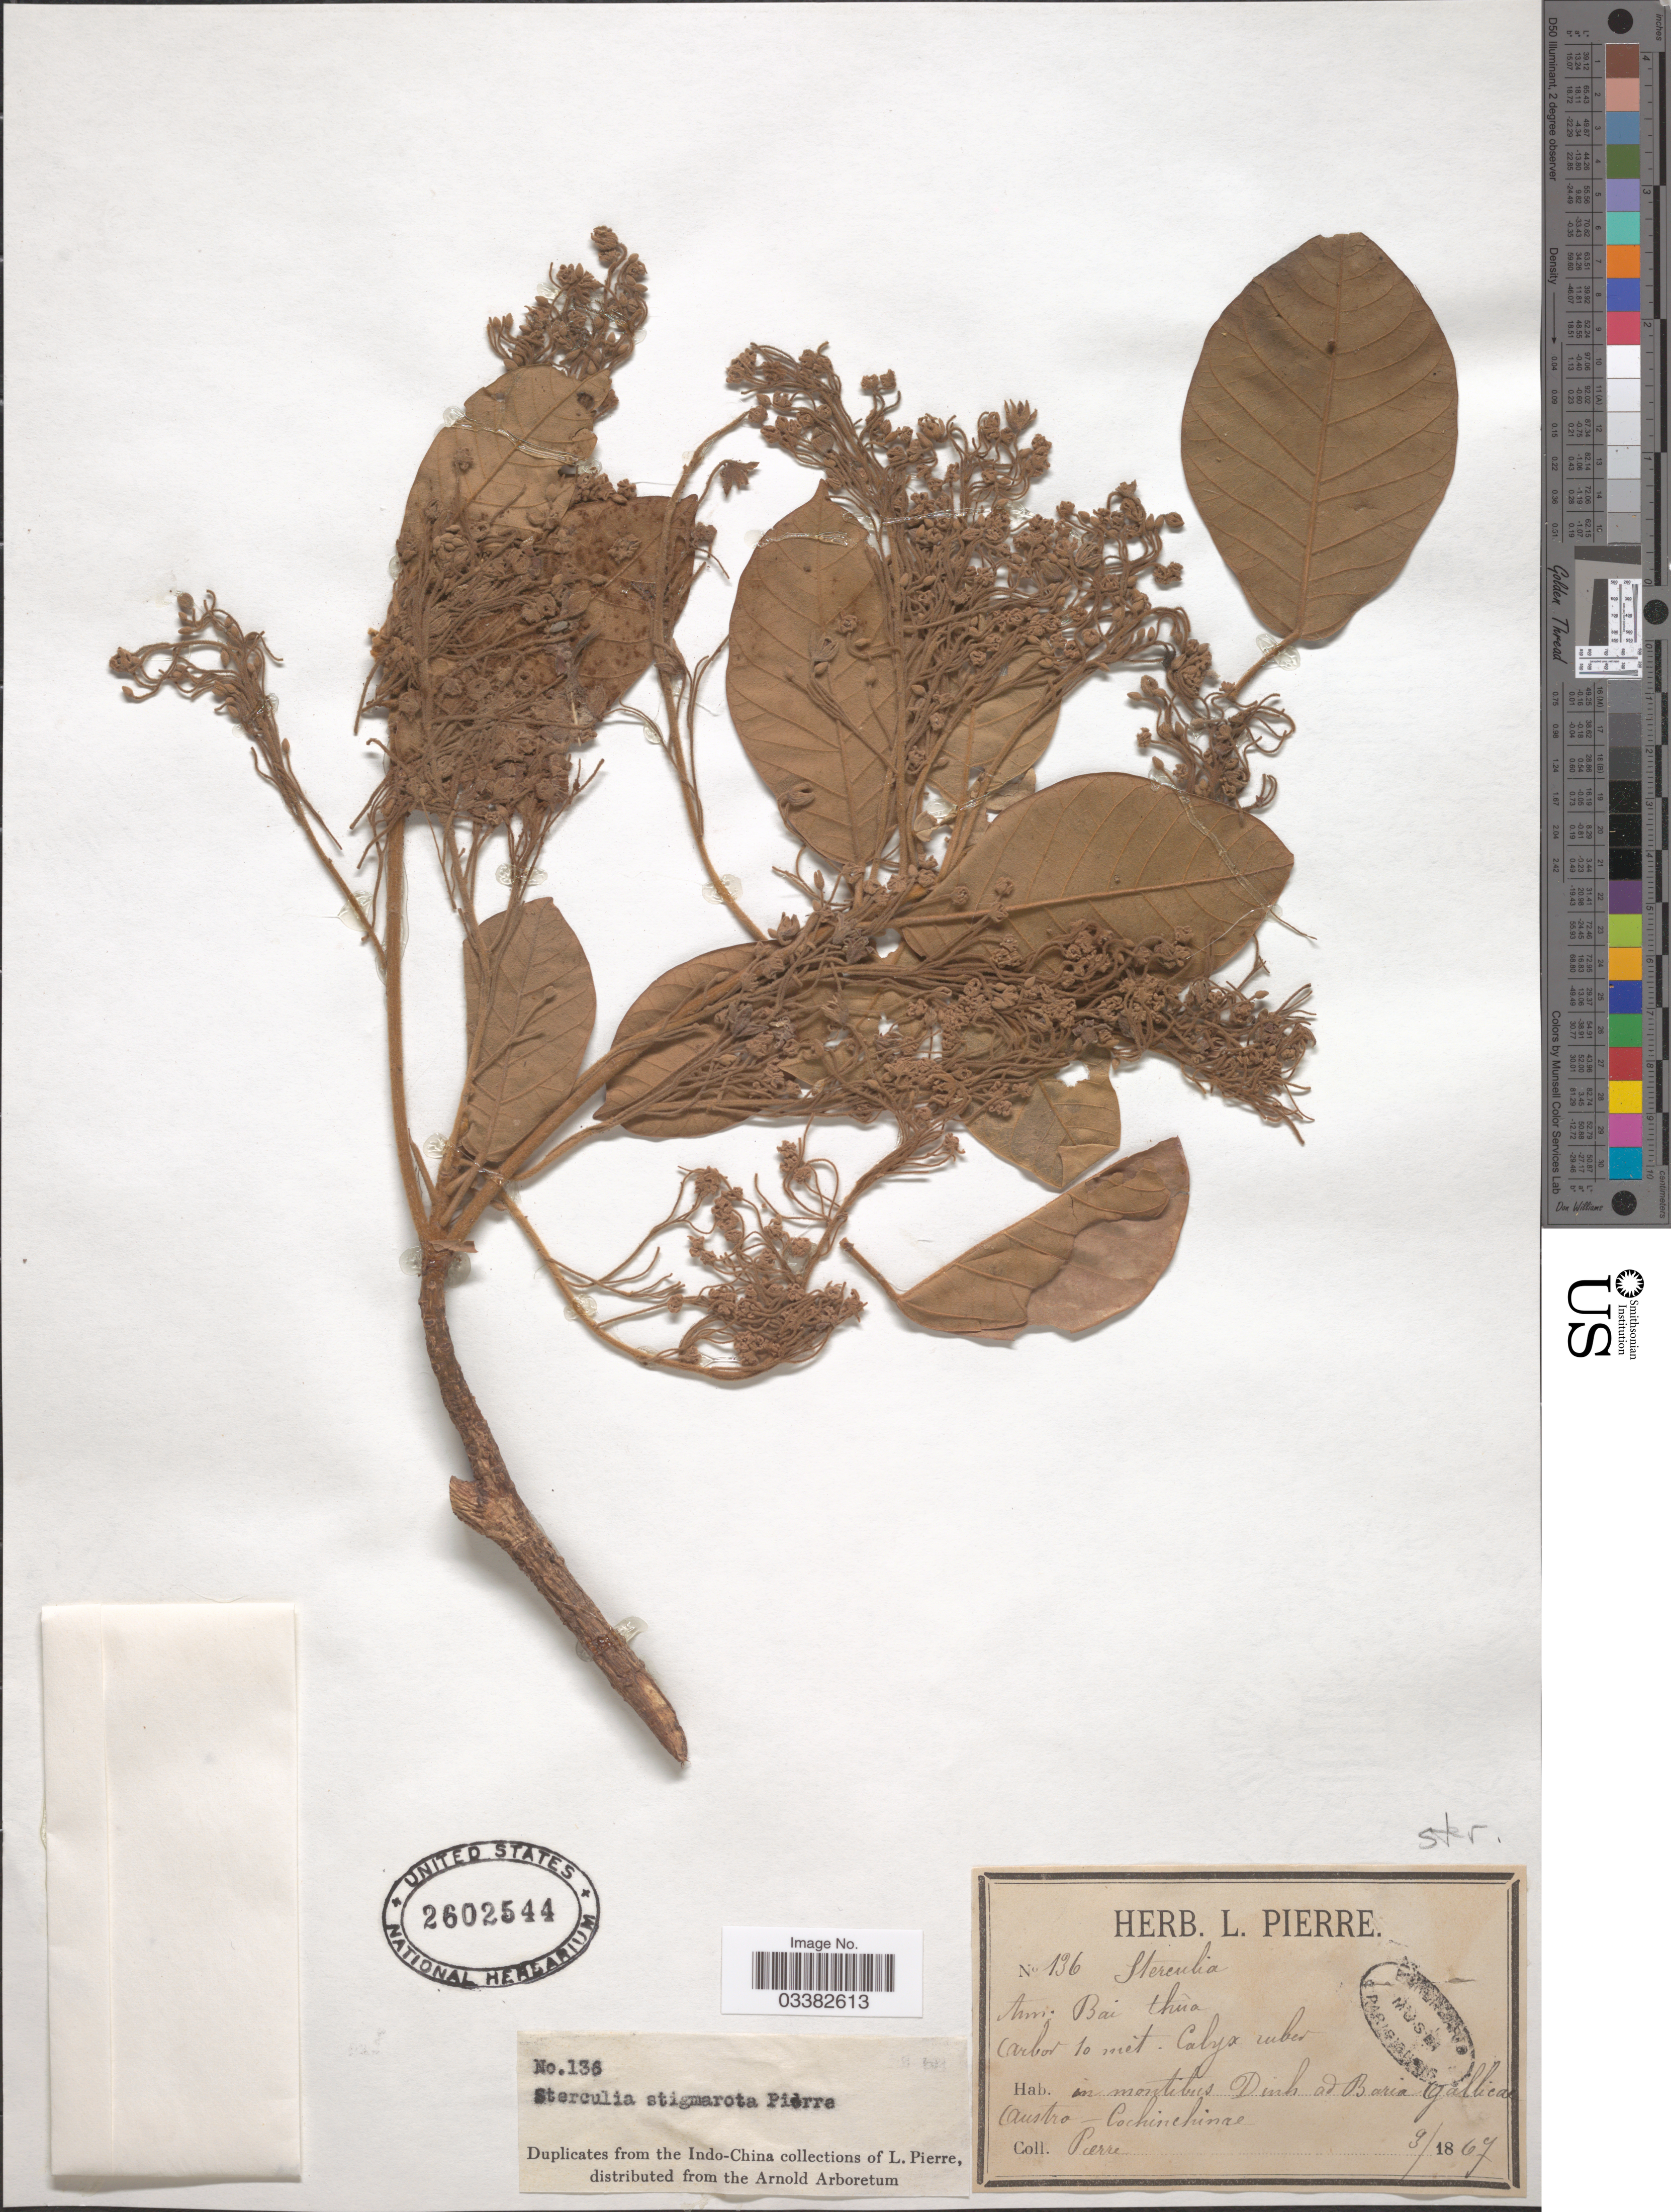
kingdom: Plantae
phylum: Tracheophyta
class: Magnoliopsida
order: Malvales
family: Malvaceae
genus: Sterculia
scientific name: Sterculia stigmarota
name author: Pierre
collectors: L. Pierre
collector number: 136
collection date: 1867-03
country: Vietnam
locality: Ann. Bai thúa. In montibus Dinh ad Baria Gallicae Austro - Cochinchinae.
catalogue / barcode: US 2602544